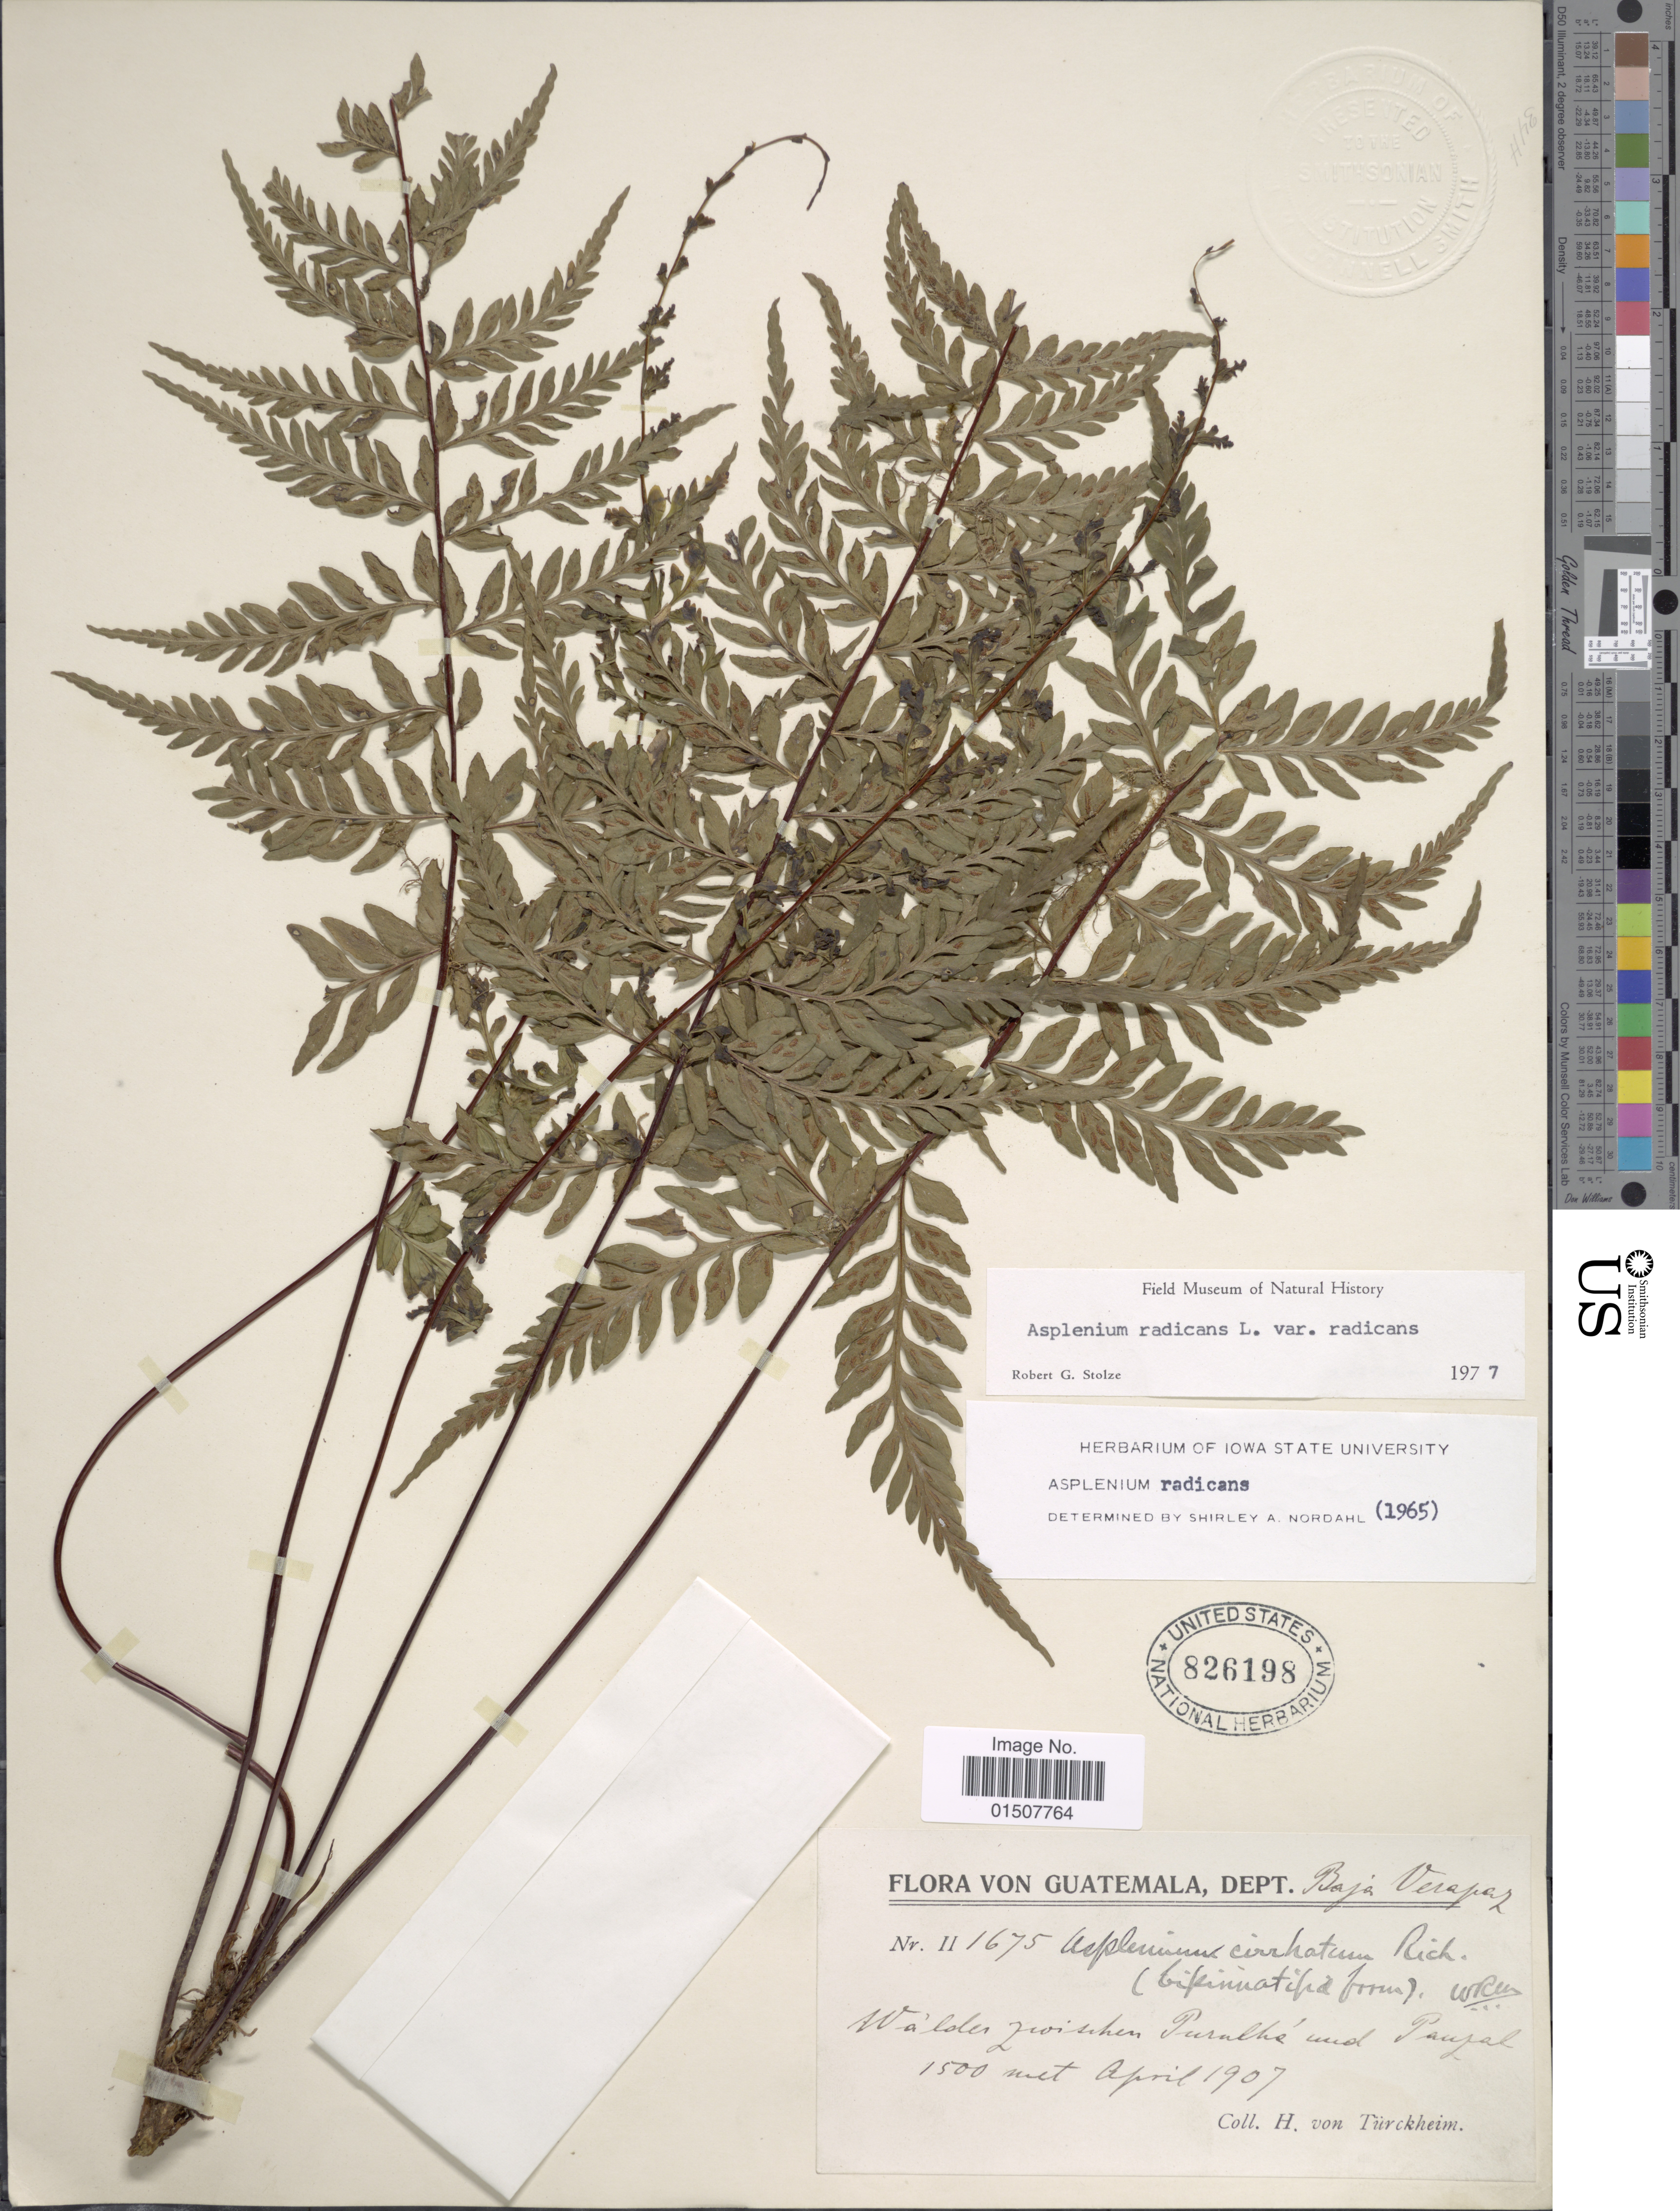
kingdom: Plantae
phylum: Tracheophyta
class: Polypodiopsida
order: Polypodiales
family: Aspleniaceae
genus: Asplenium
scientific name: Asplenium radicans var. radicans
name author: L.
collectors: H. Von Teurckheim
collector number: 1675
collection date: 1907-04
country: Guatemala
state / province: Baja Verapaz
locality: Walden Zwitchen Puralhá und Panzal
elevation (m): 1500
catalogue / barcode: US 826198